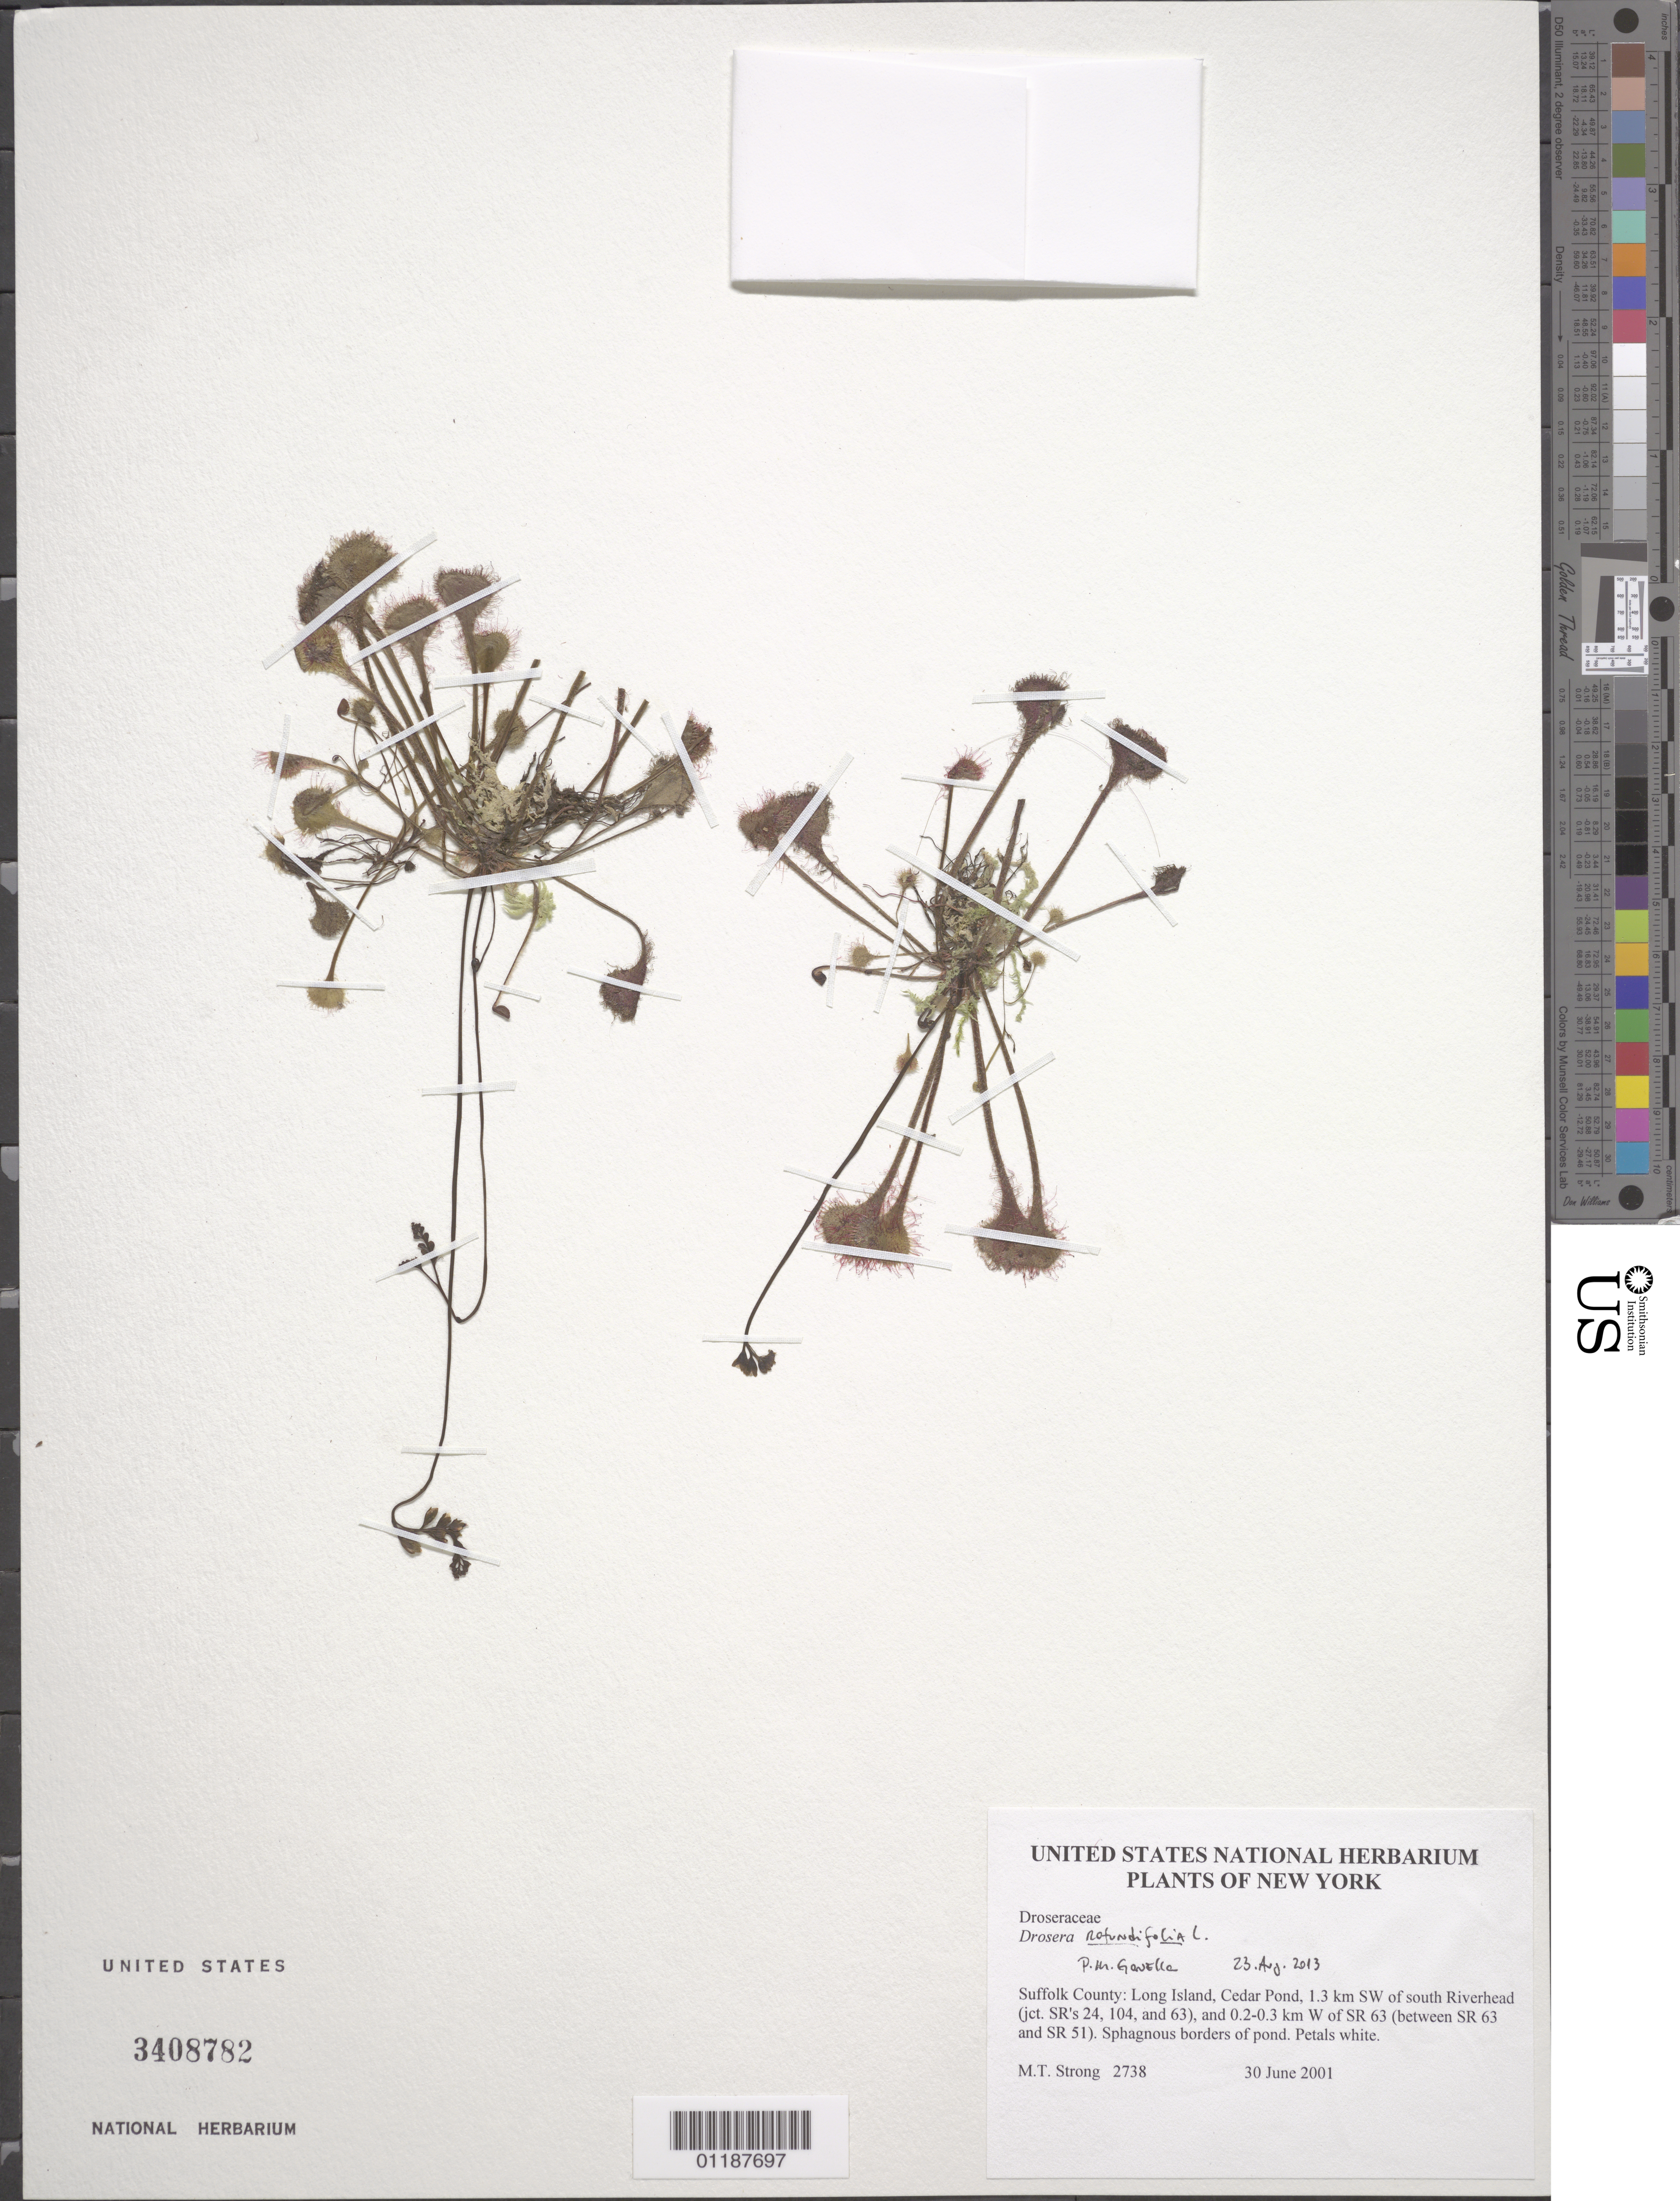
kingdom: Plantae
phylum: Tracheophyta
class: Magnoliopsida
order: Caryophyllales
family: Droseraceae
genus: Drosera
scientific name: Drosera rotundifolia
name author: L.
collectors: M. T. Strong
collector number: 2738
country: United States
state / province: New York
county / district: Suffolk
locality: Long Island, Cedar Pond, SW of South Riverhead, jct. SR 24, 104 and 63 and W of SR 63 between SR 63 and SR 51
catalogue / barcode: US 3408782